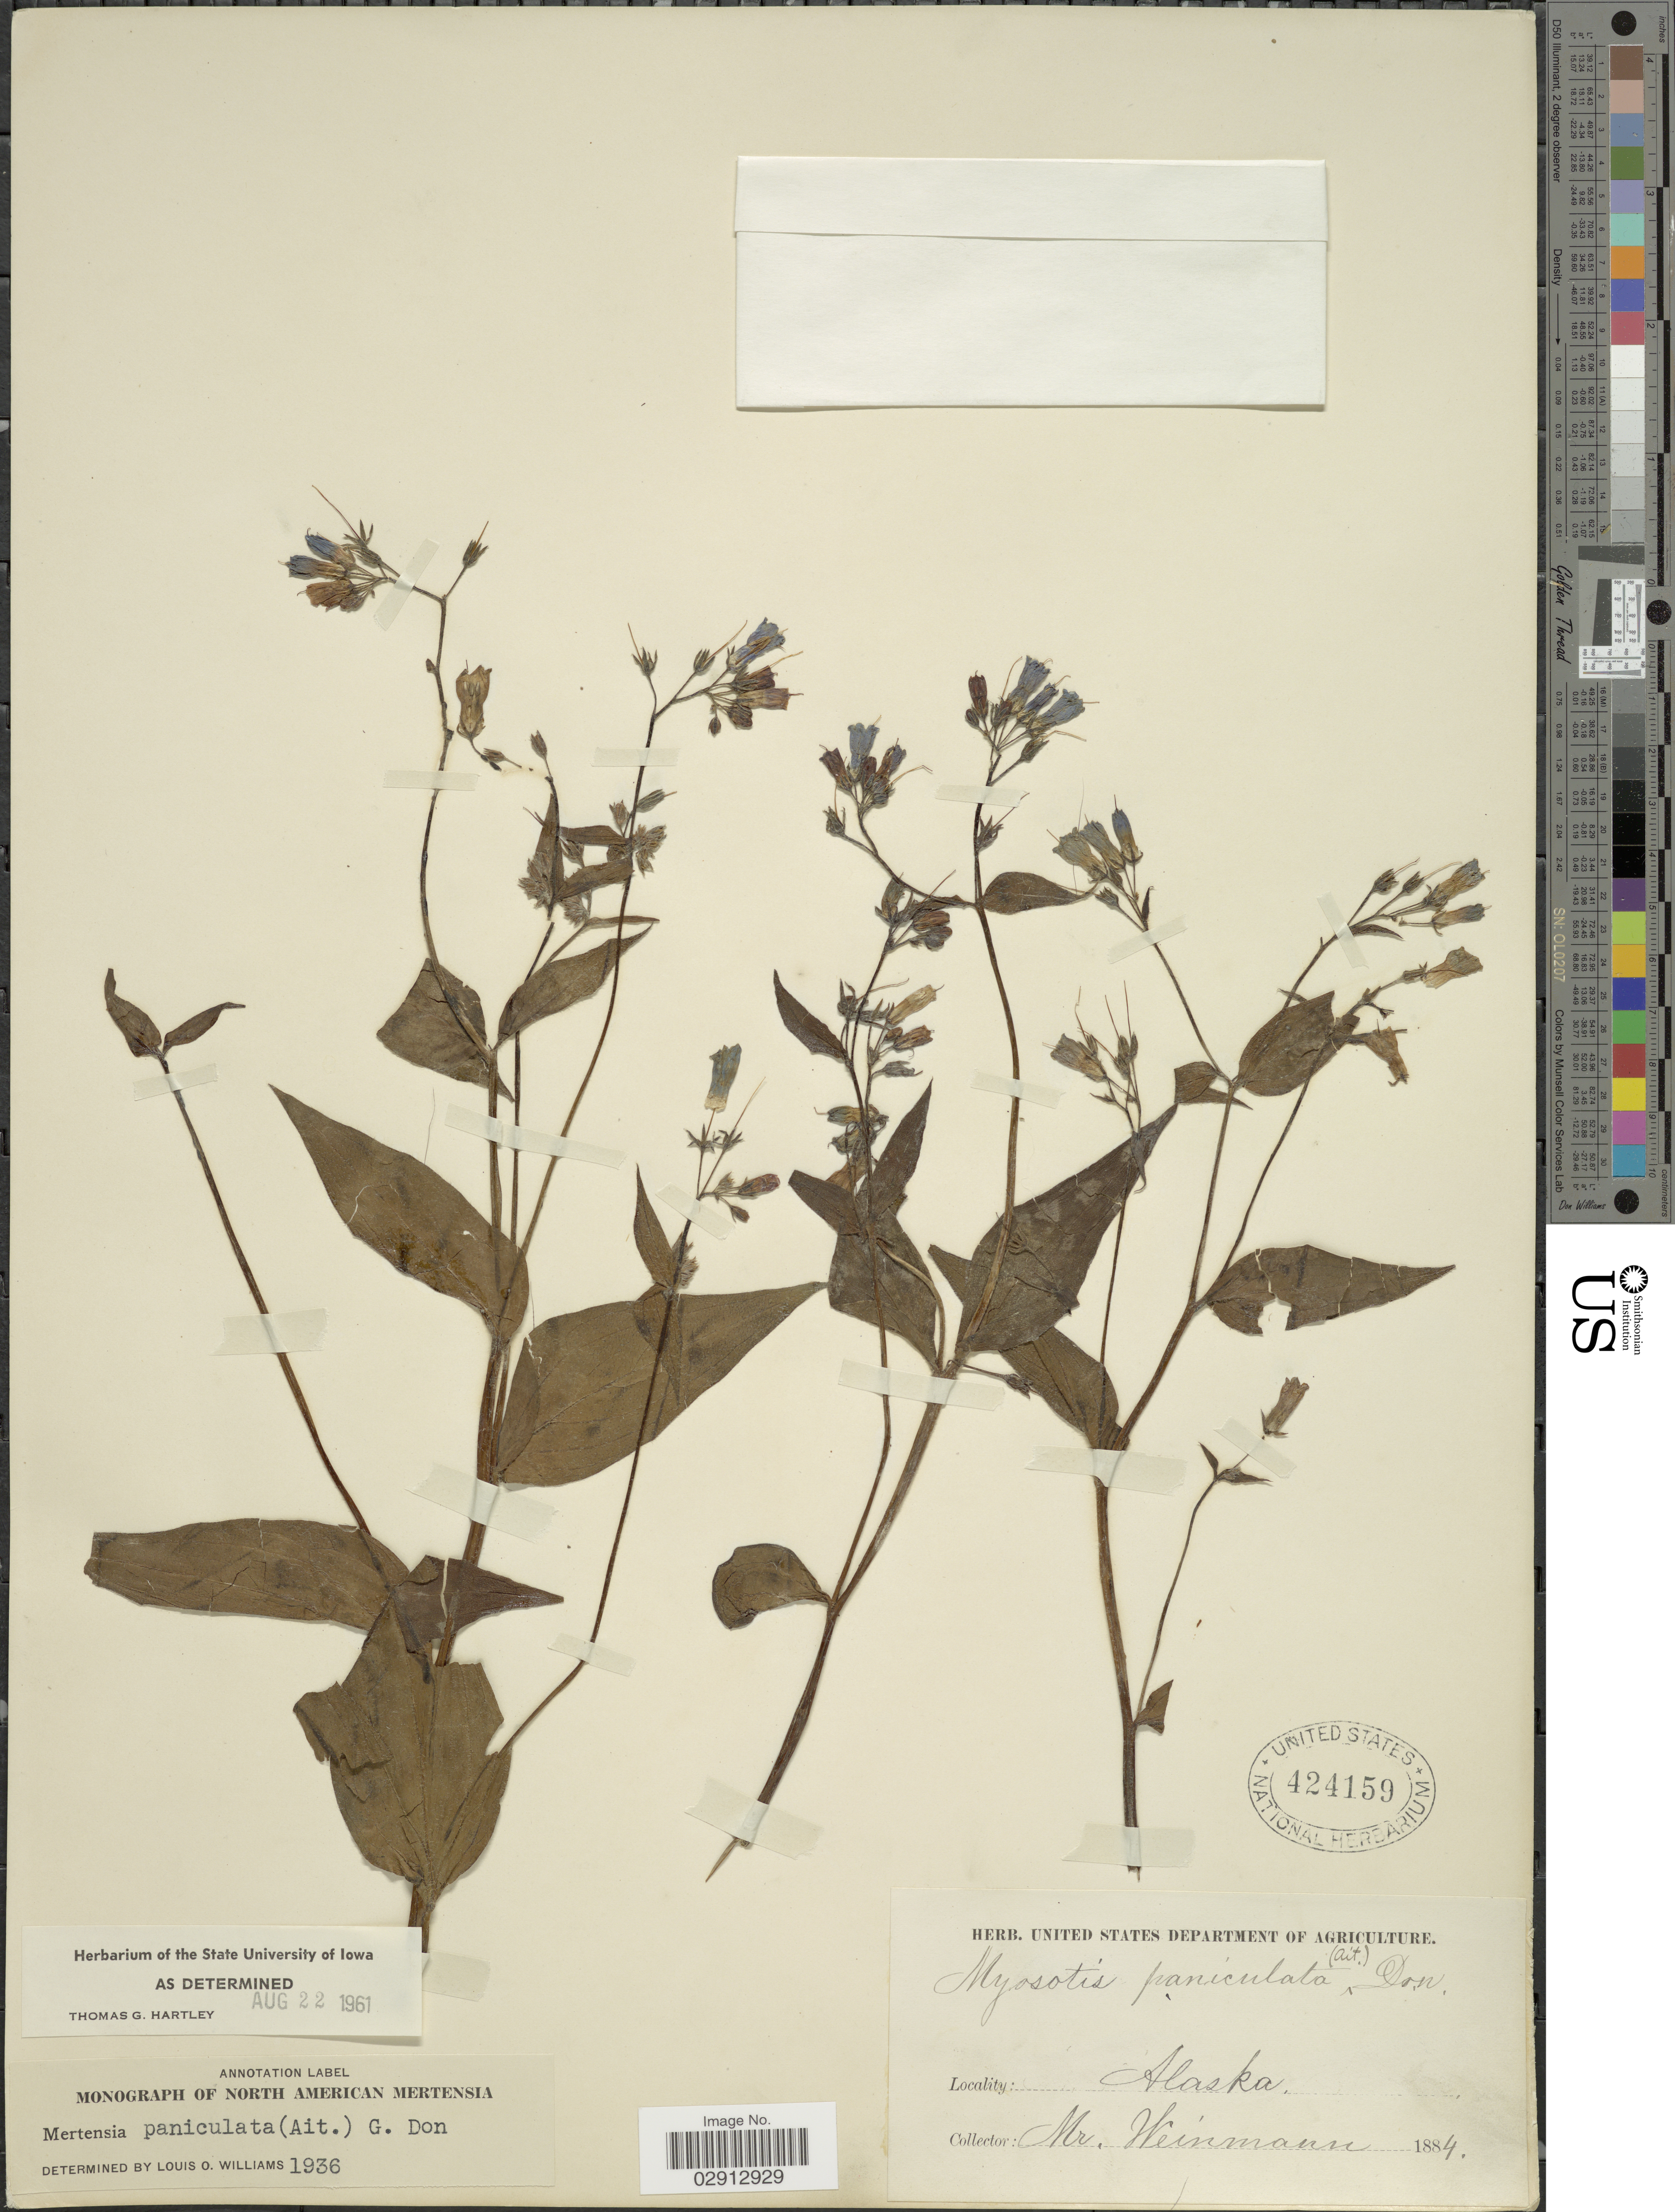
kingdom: Plantae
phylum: Tracheophyta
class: Magnoliopsida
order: Boraginales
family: Boraginaceae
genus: Mertensia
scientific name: Mertensia paniculata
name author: (Aiton) G. Don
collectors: Weinmann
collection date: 1884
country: United States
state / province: Alaska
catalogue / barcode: US 424159